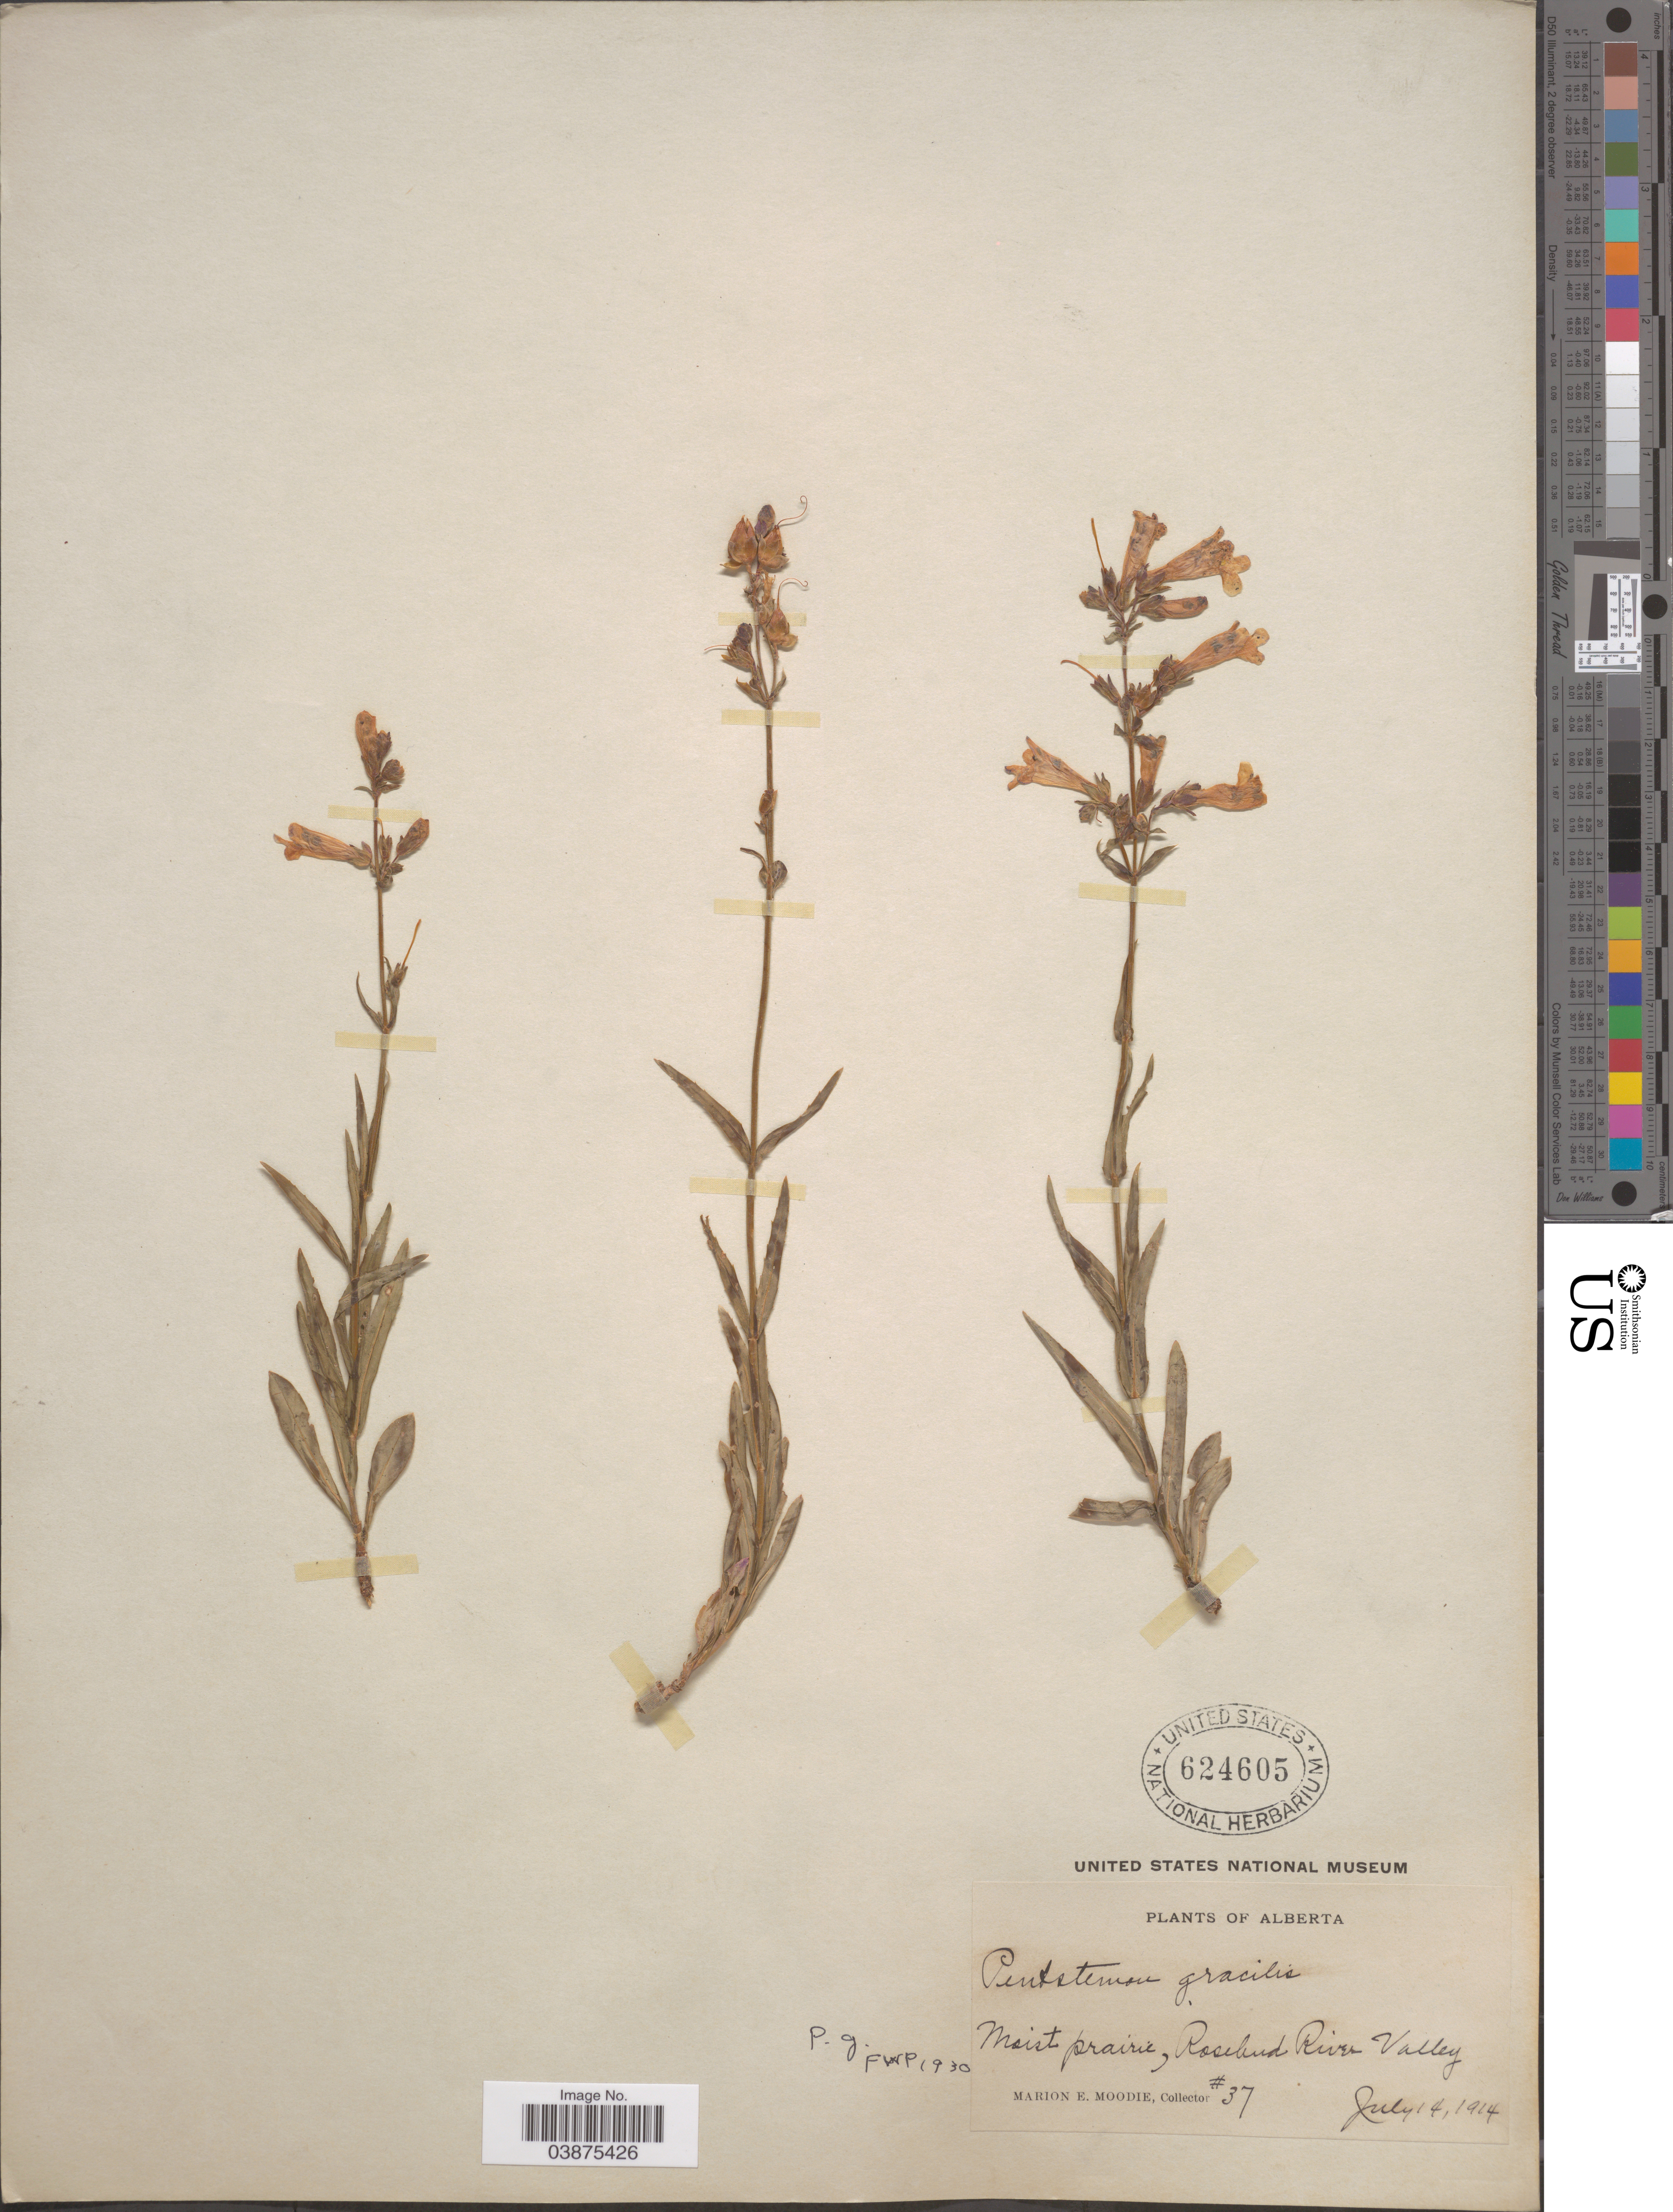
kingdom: Plantae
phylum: Tracheophyta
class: Magnoliopsida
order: Lamiales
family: Plantaginaceae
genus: Penstemon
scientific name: Penstemon gracilis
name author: Nutt.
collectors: M. E. Moodie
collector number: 37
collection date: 1914-09-14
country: Canada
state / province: Alberta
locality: Moist prairie, Rosebud River Valley.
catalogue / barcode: US 624605